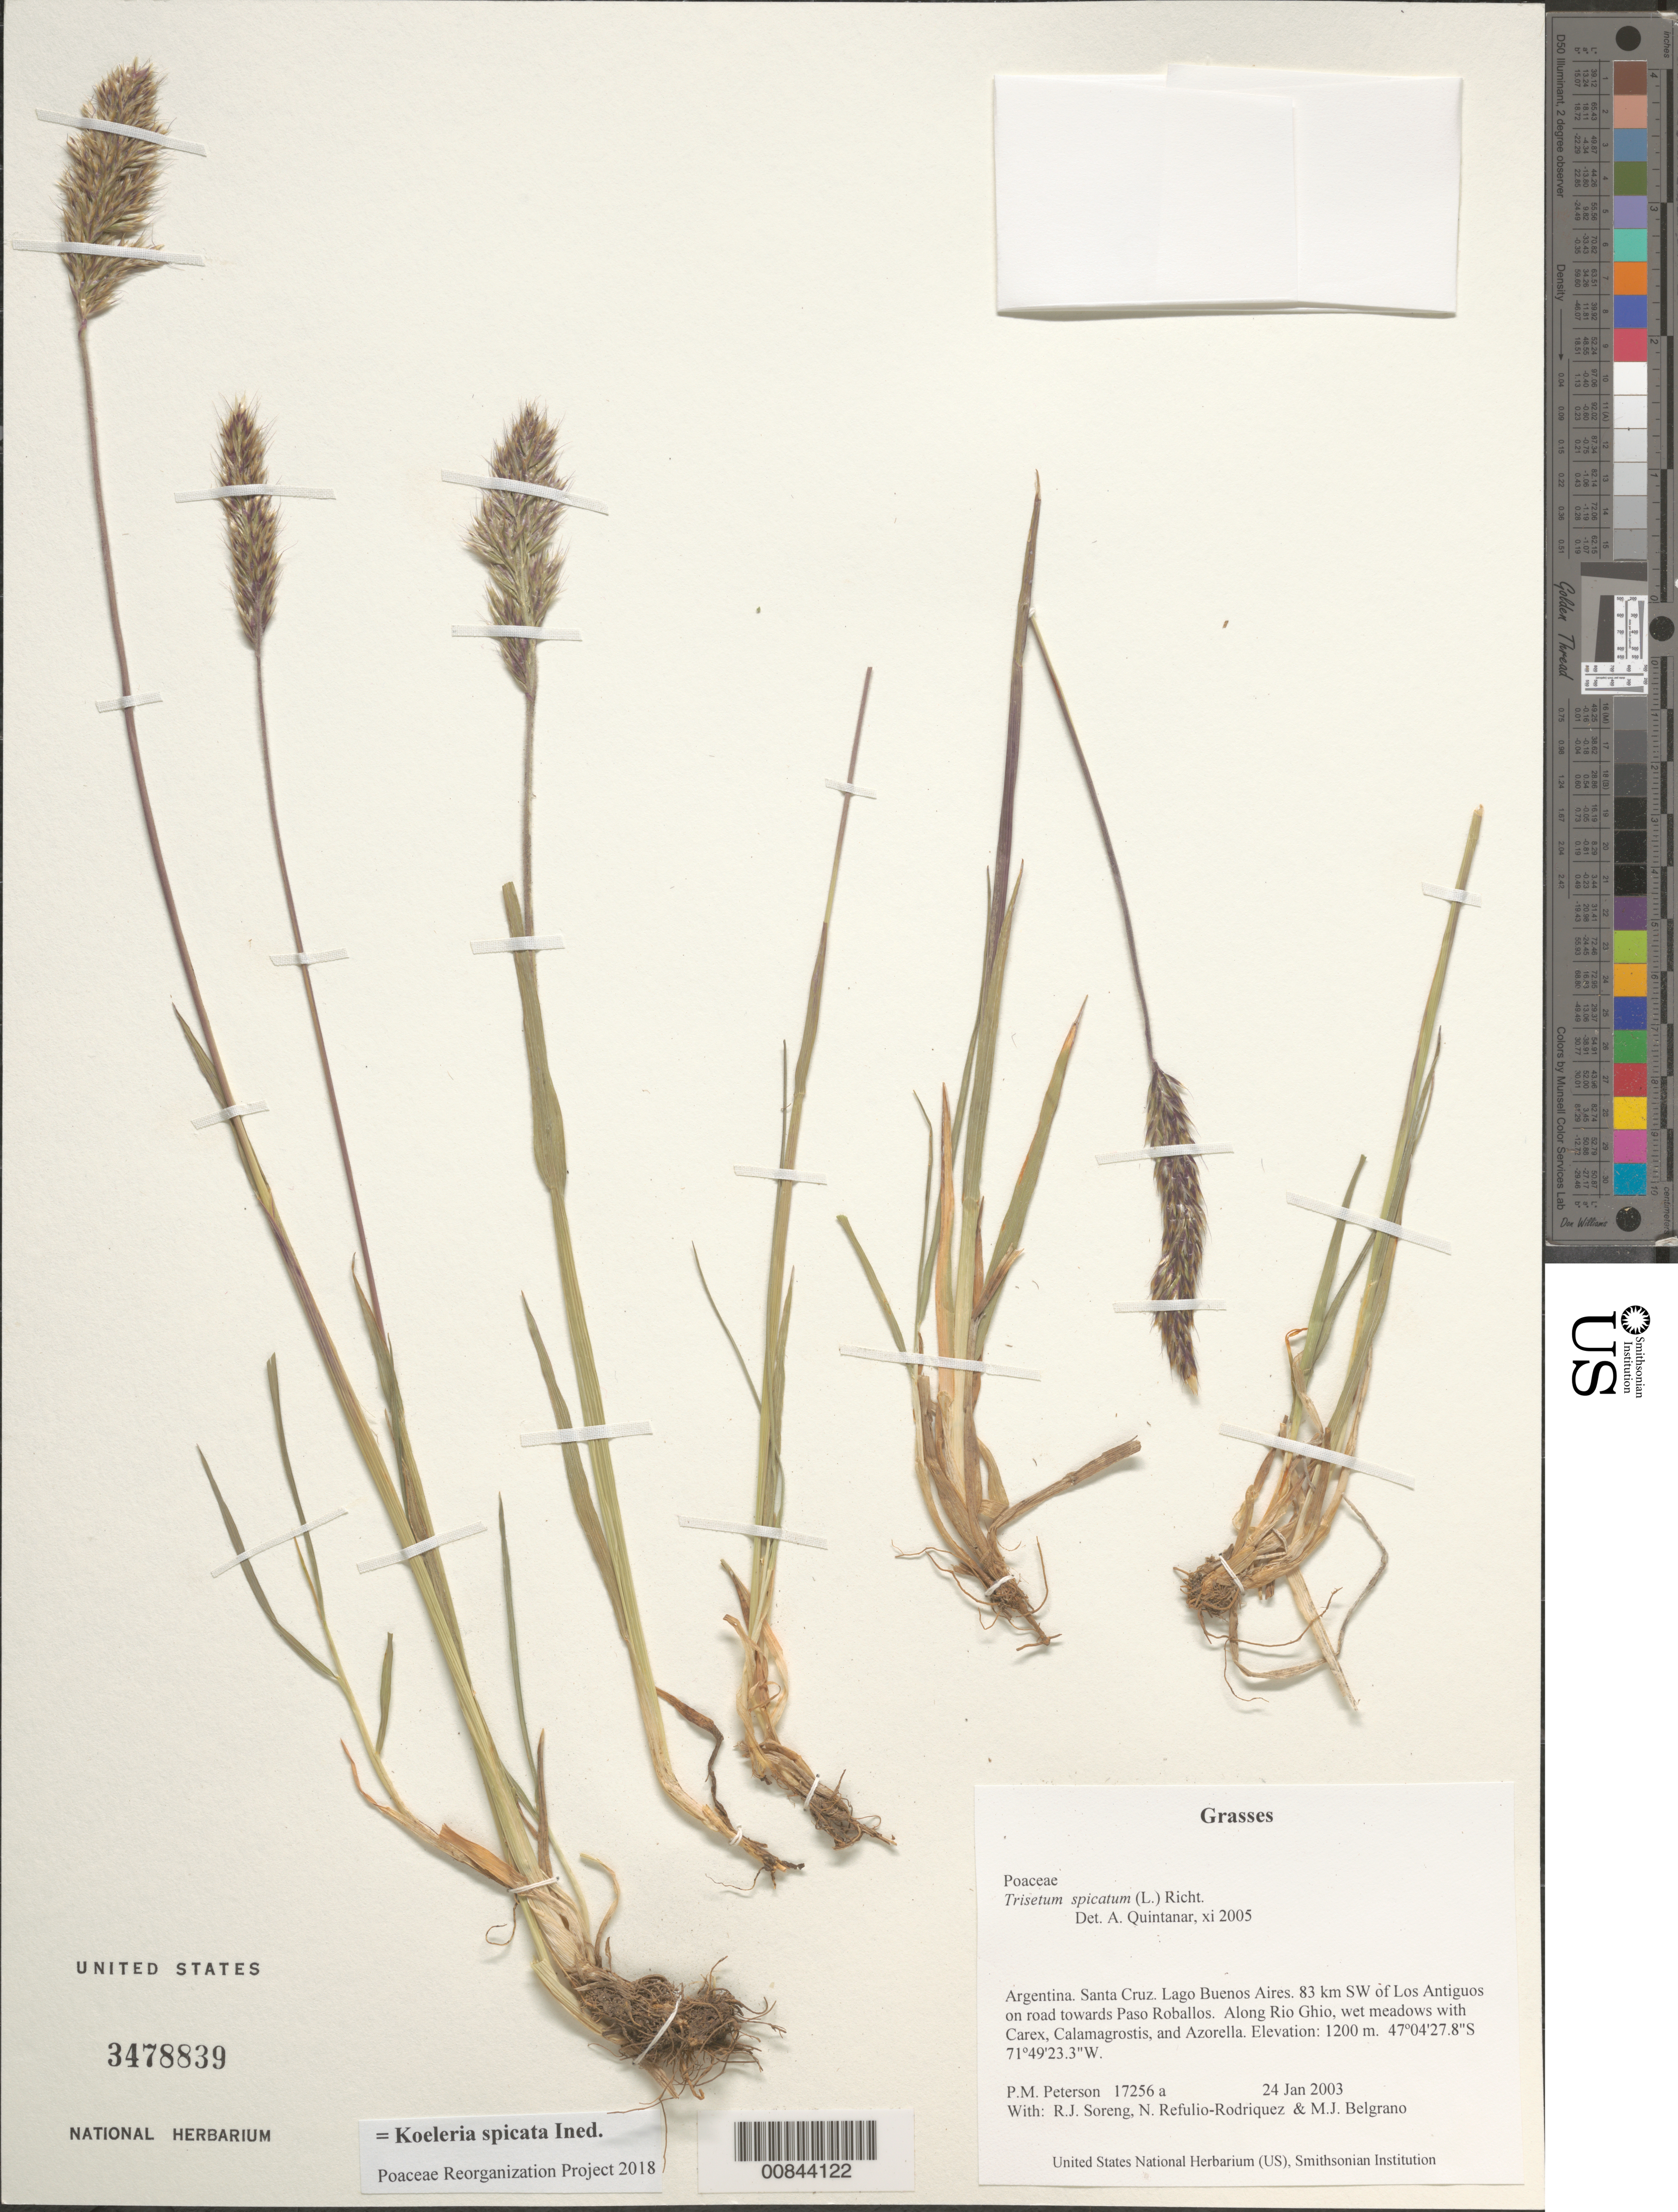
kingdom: Plantae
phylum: Tracheophyta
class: Liliopsida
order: Poales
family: Poaceae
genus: Koeleria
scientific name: Koeleria spicata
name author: (L.) Barberá et al.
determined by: Poaceae Reorganization Project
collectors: P. M. Peterson, R. J. Soreng, N. Refulio-Rodríguez & M. Belgrano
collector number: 17256 a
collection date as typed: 24 Jan 2003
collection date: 2003-01-24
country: Argentina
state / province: Santa Cruz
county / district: Lago Buenos Aires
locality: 83 km SW of Los Antiguos on road towards Paso Roballos. Along Rio Ghio, wet meadows with Carex, Calamagrostis, and Azorella.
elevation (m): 1200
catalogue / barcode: US 3478839